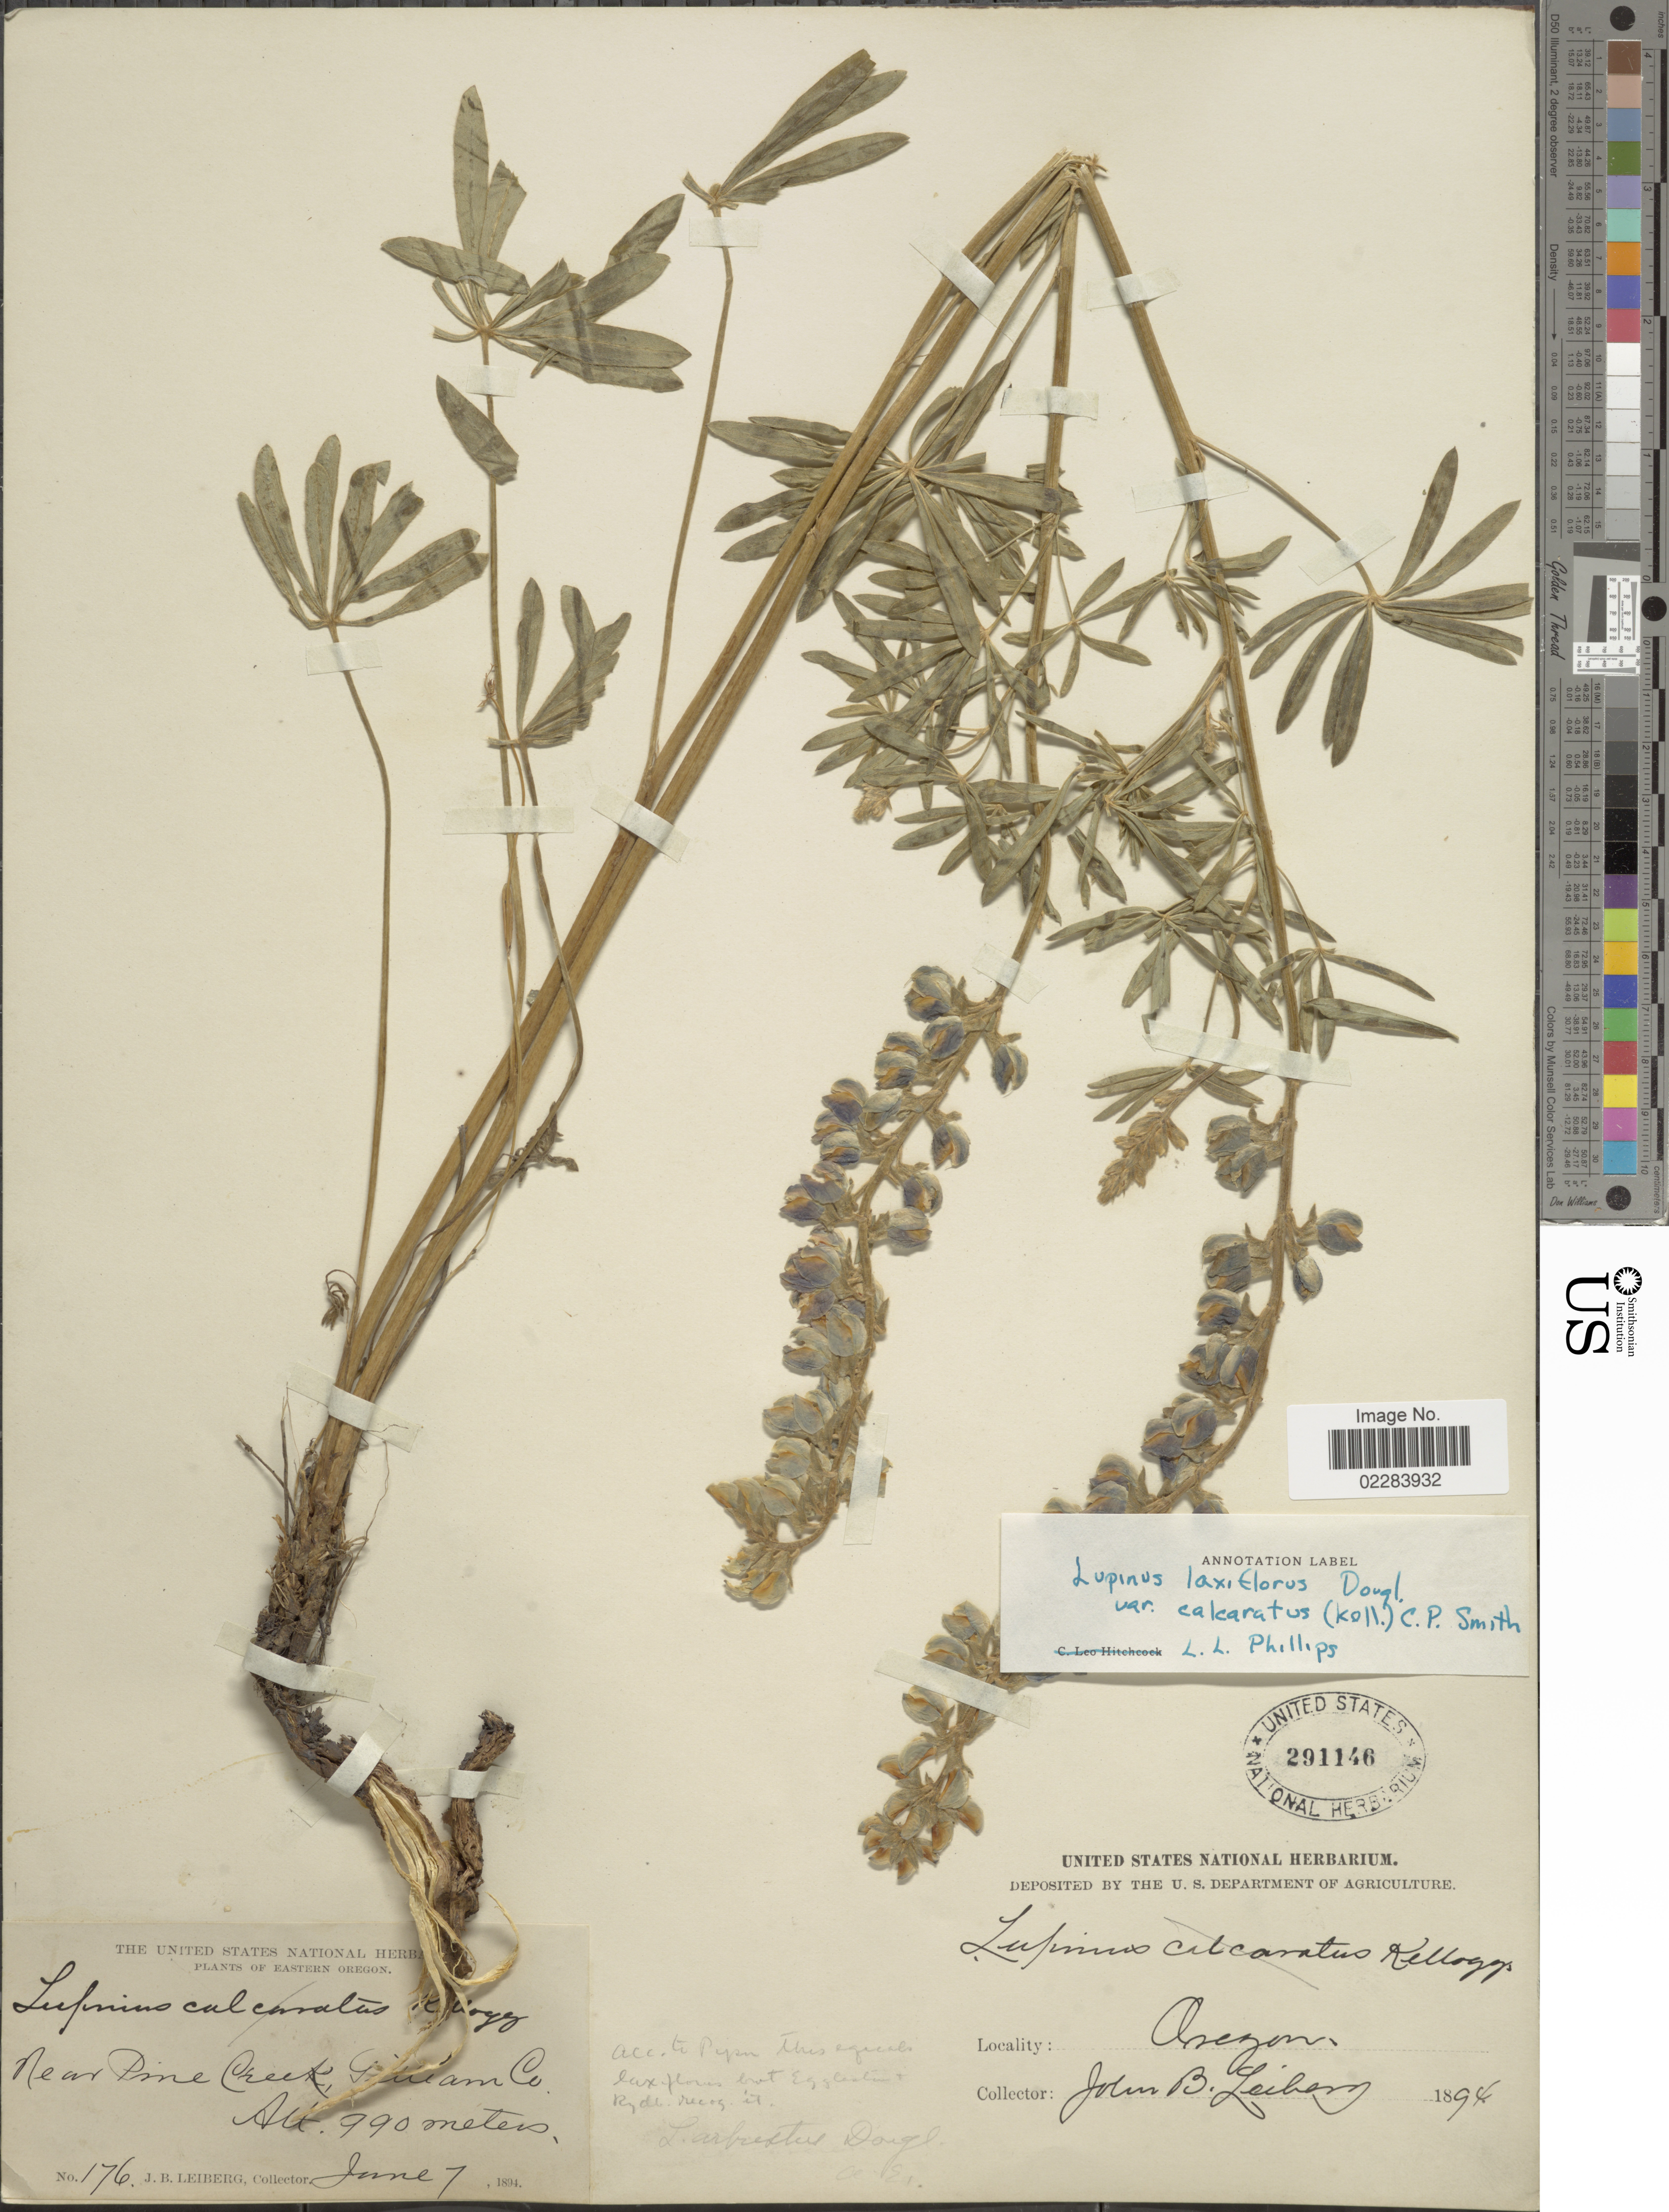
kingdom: Plantae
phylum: Tracheophyta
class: Magnoliopsida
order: Fabales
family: Fabaceae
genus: Lupinus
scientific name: Lupinus arbustus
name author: Lindl.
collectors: J. B. Leiberg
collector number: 176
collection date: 1894-06-07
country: United States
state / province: Oregon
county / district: Gilliam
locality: Eastern oregon. Near Pine Creek, Gilliam Co.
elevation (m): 990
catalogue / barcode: US 291146